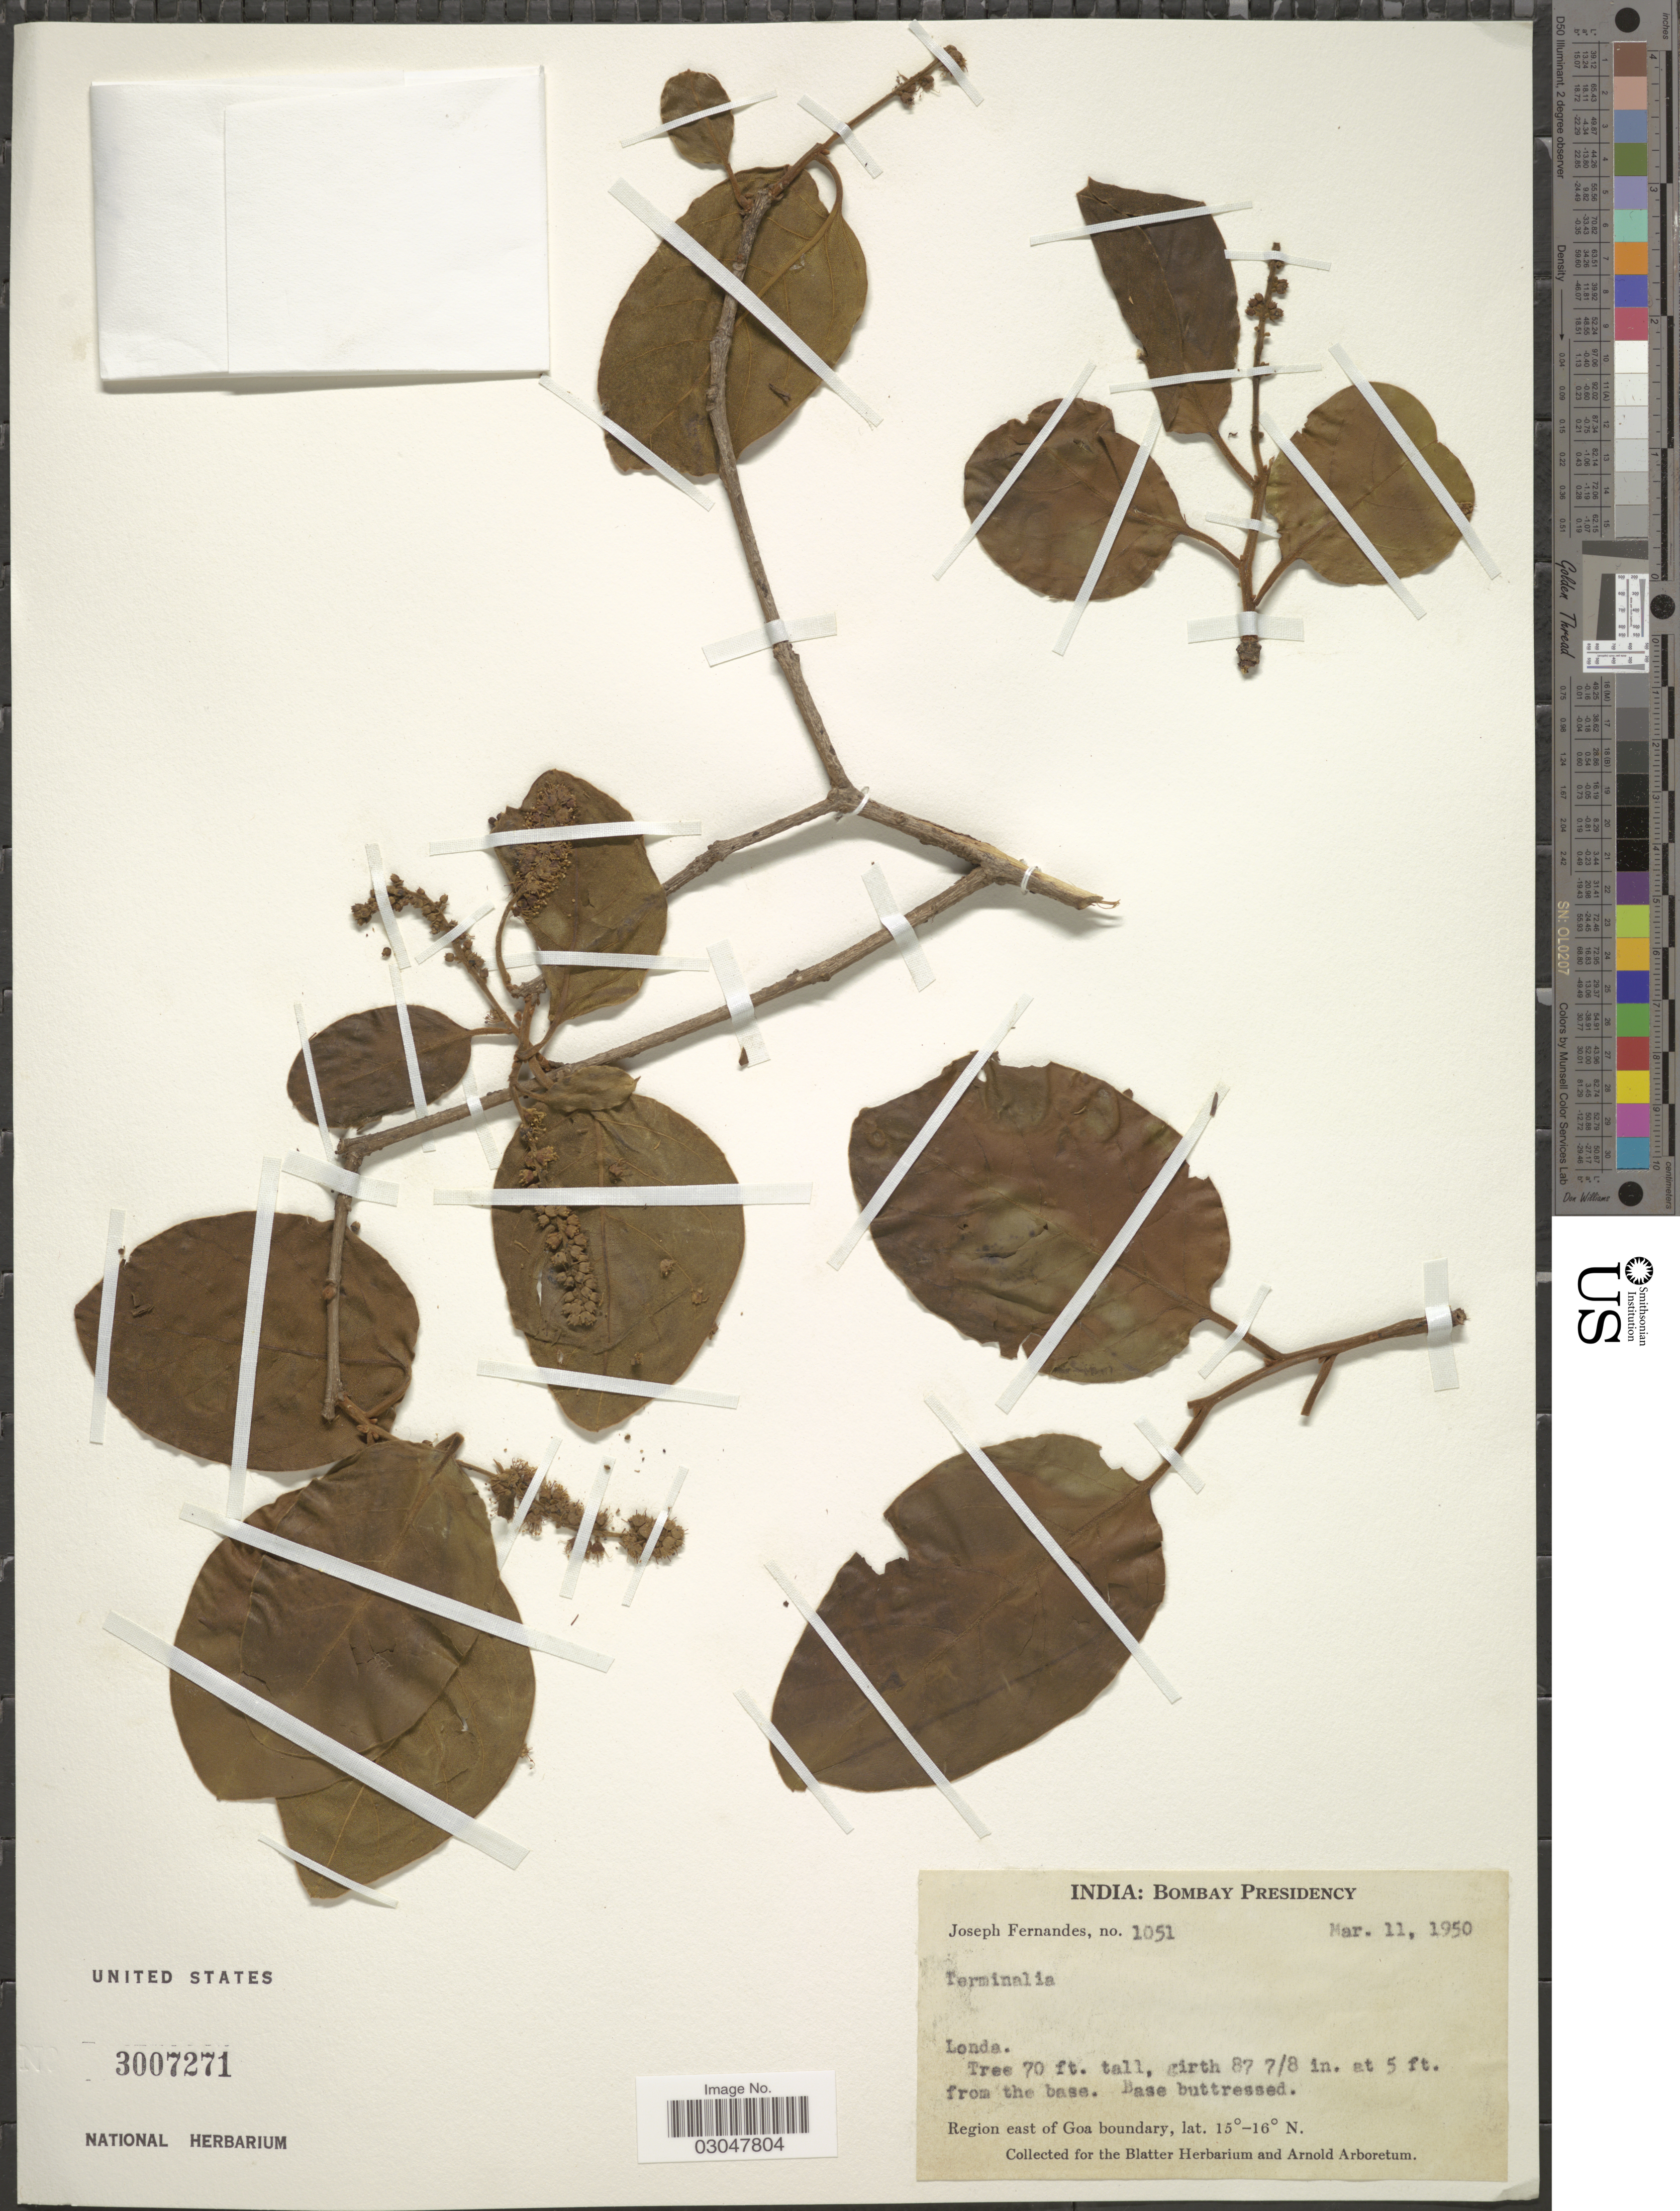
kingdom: Plantae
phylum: Tracheophyta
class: Magnoliopsida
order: Myrtales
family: Combretaceae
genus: Terminalia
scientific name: Terminalia sp.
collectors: J. Fernandes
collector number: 1051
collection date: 1950-03-11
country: India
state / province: Karnataka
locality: Bombay Presidency. Londa. Region east of Goa boundary.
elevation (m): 2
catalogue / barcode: US 3007271